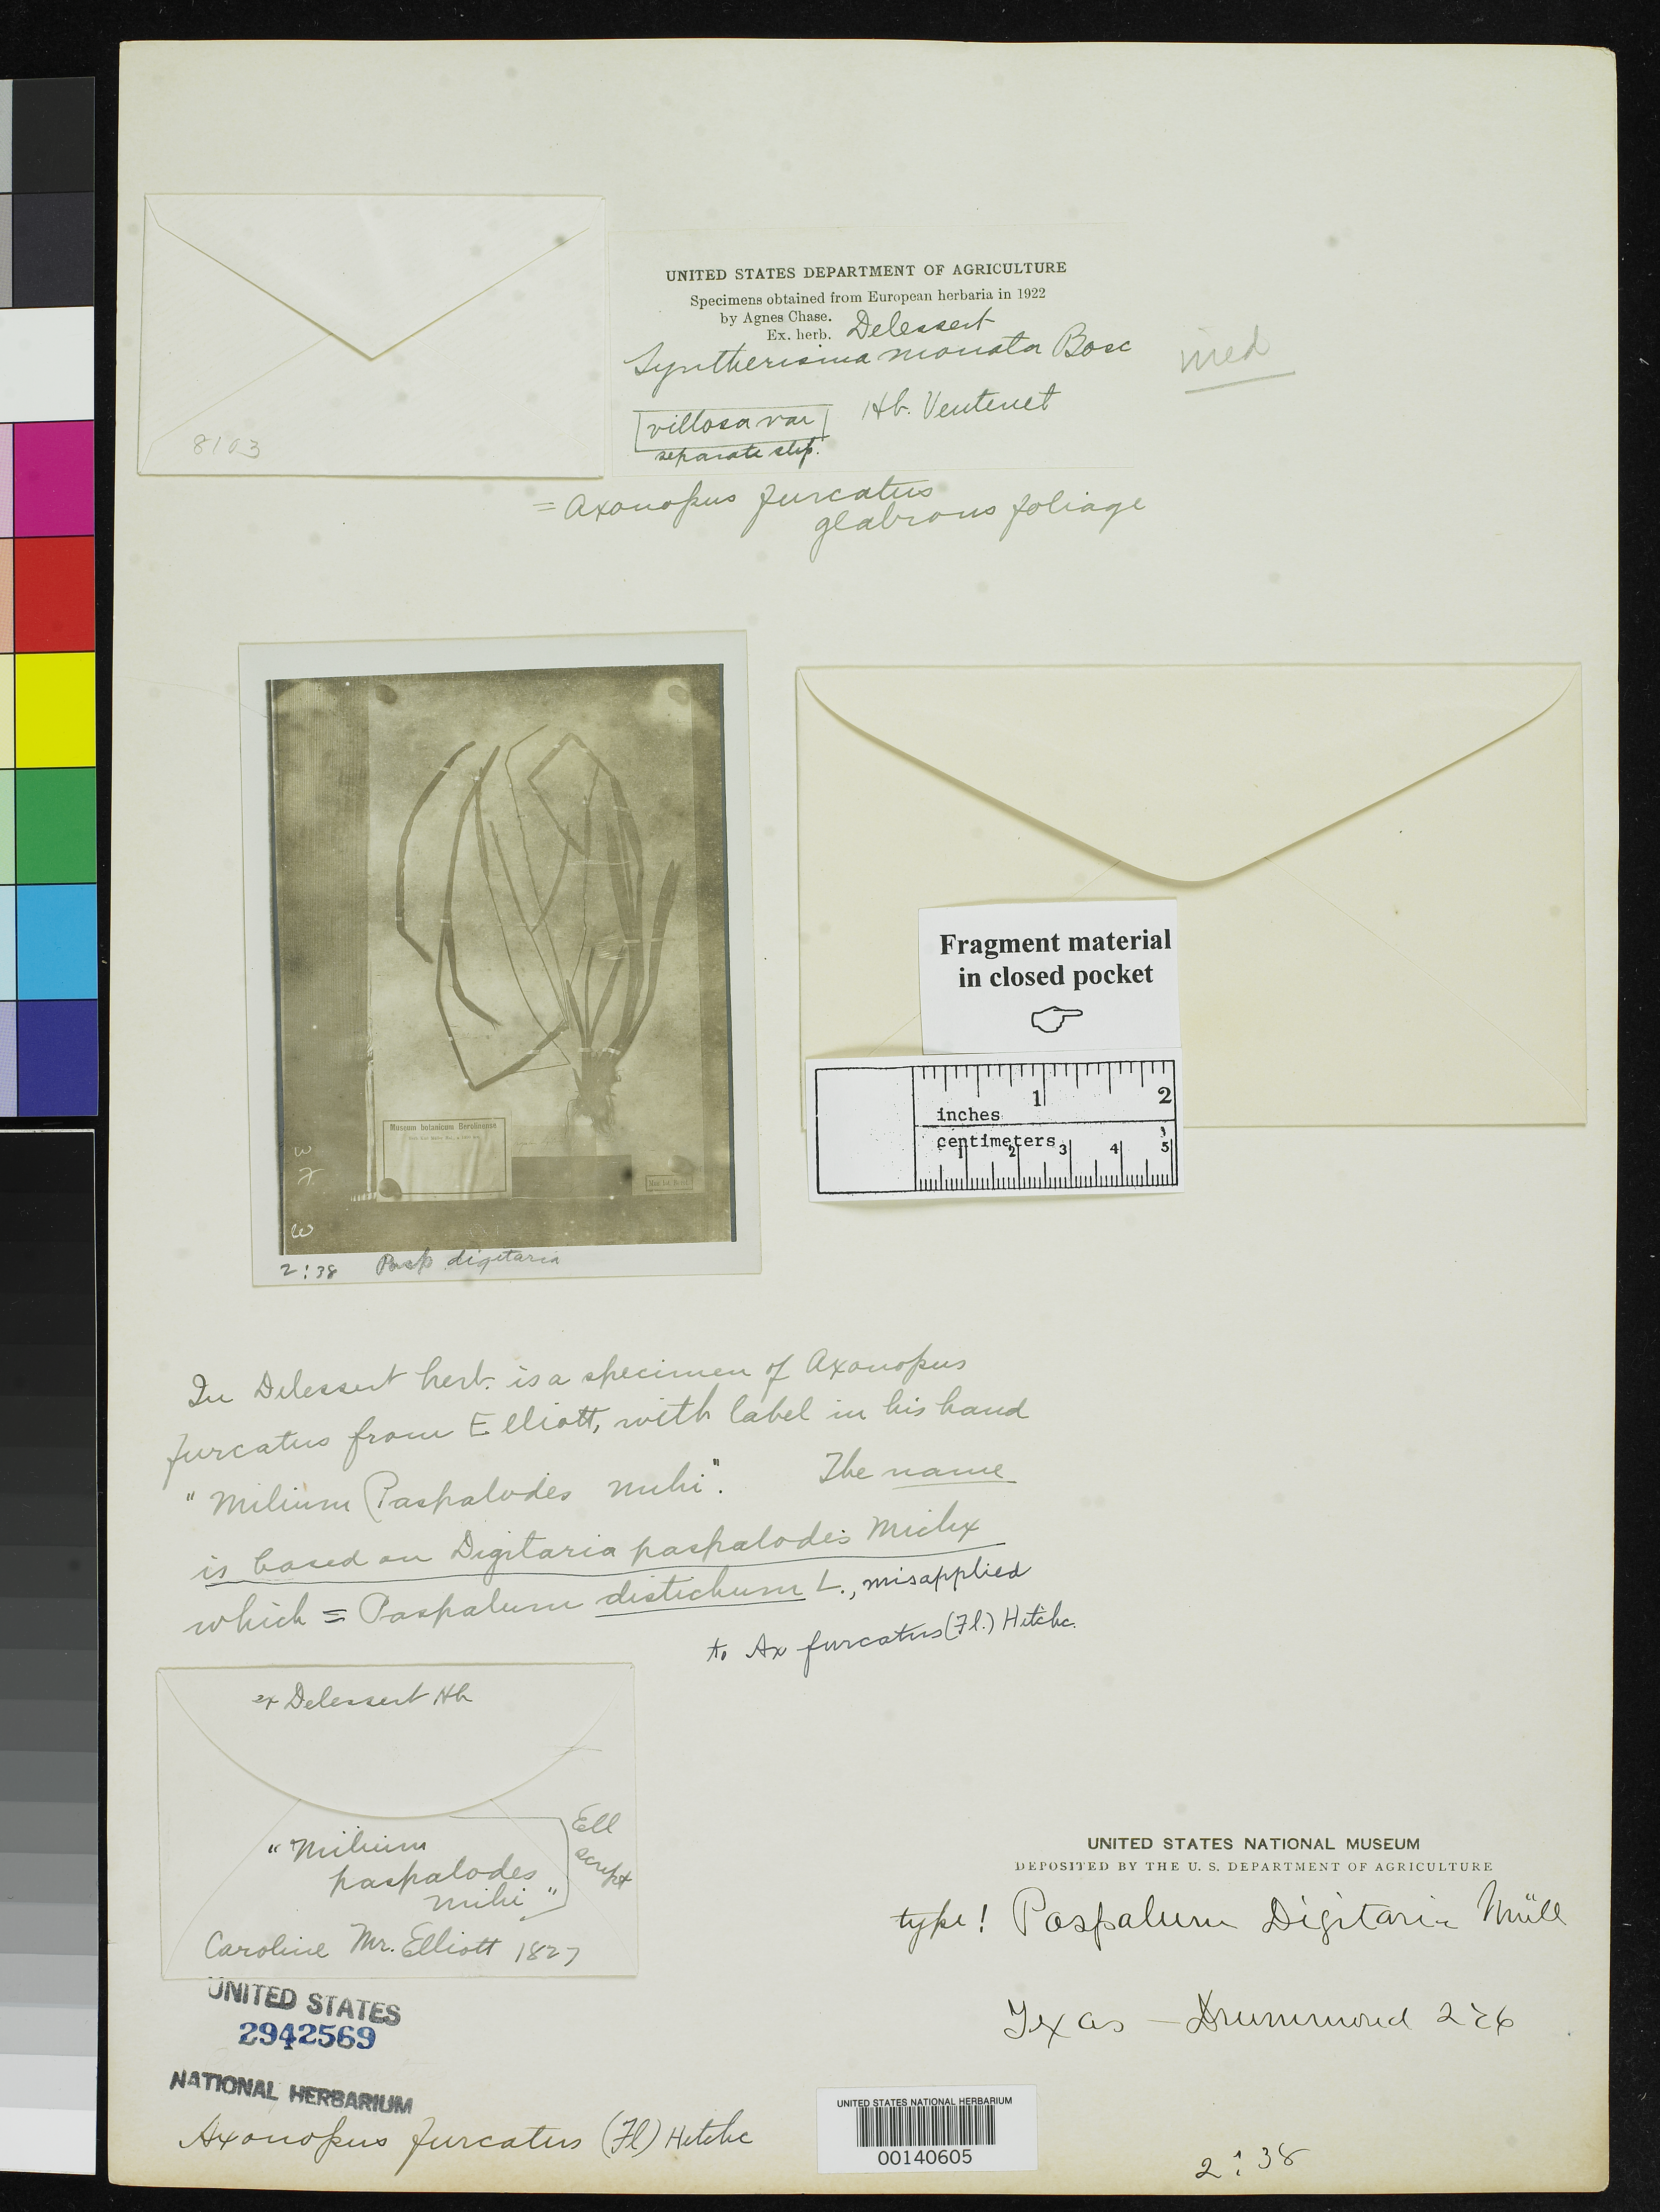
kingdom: Plantae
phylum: Tracheophyta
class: Liliopsida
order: Poales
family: Poaceae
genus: Paspalum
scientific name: Paspalum digitaria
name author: Müll. Hal.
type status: Type Fragment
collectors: T. Drummond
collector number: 276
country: United States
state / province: Texas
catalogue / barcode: US 2942569